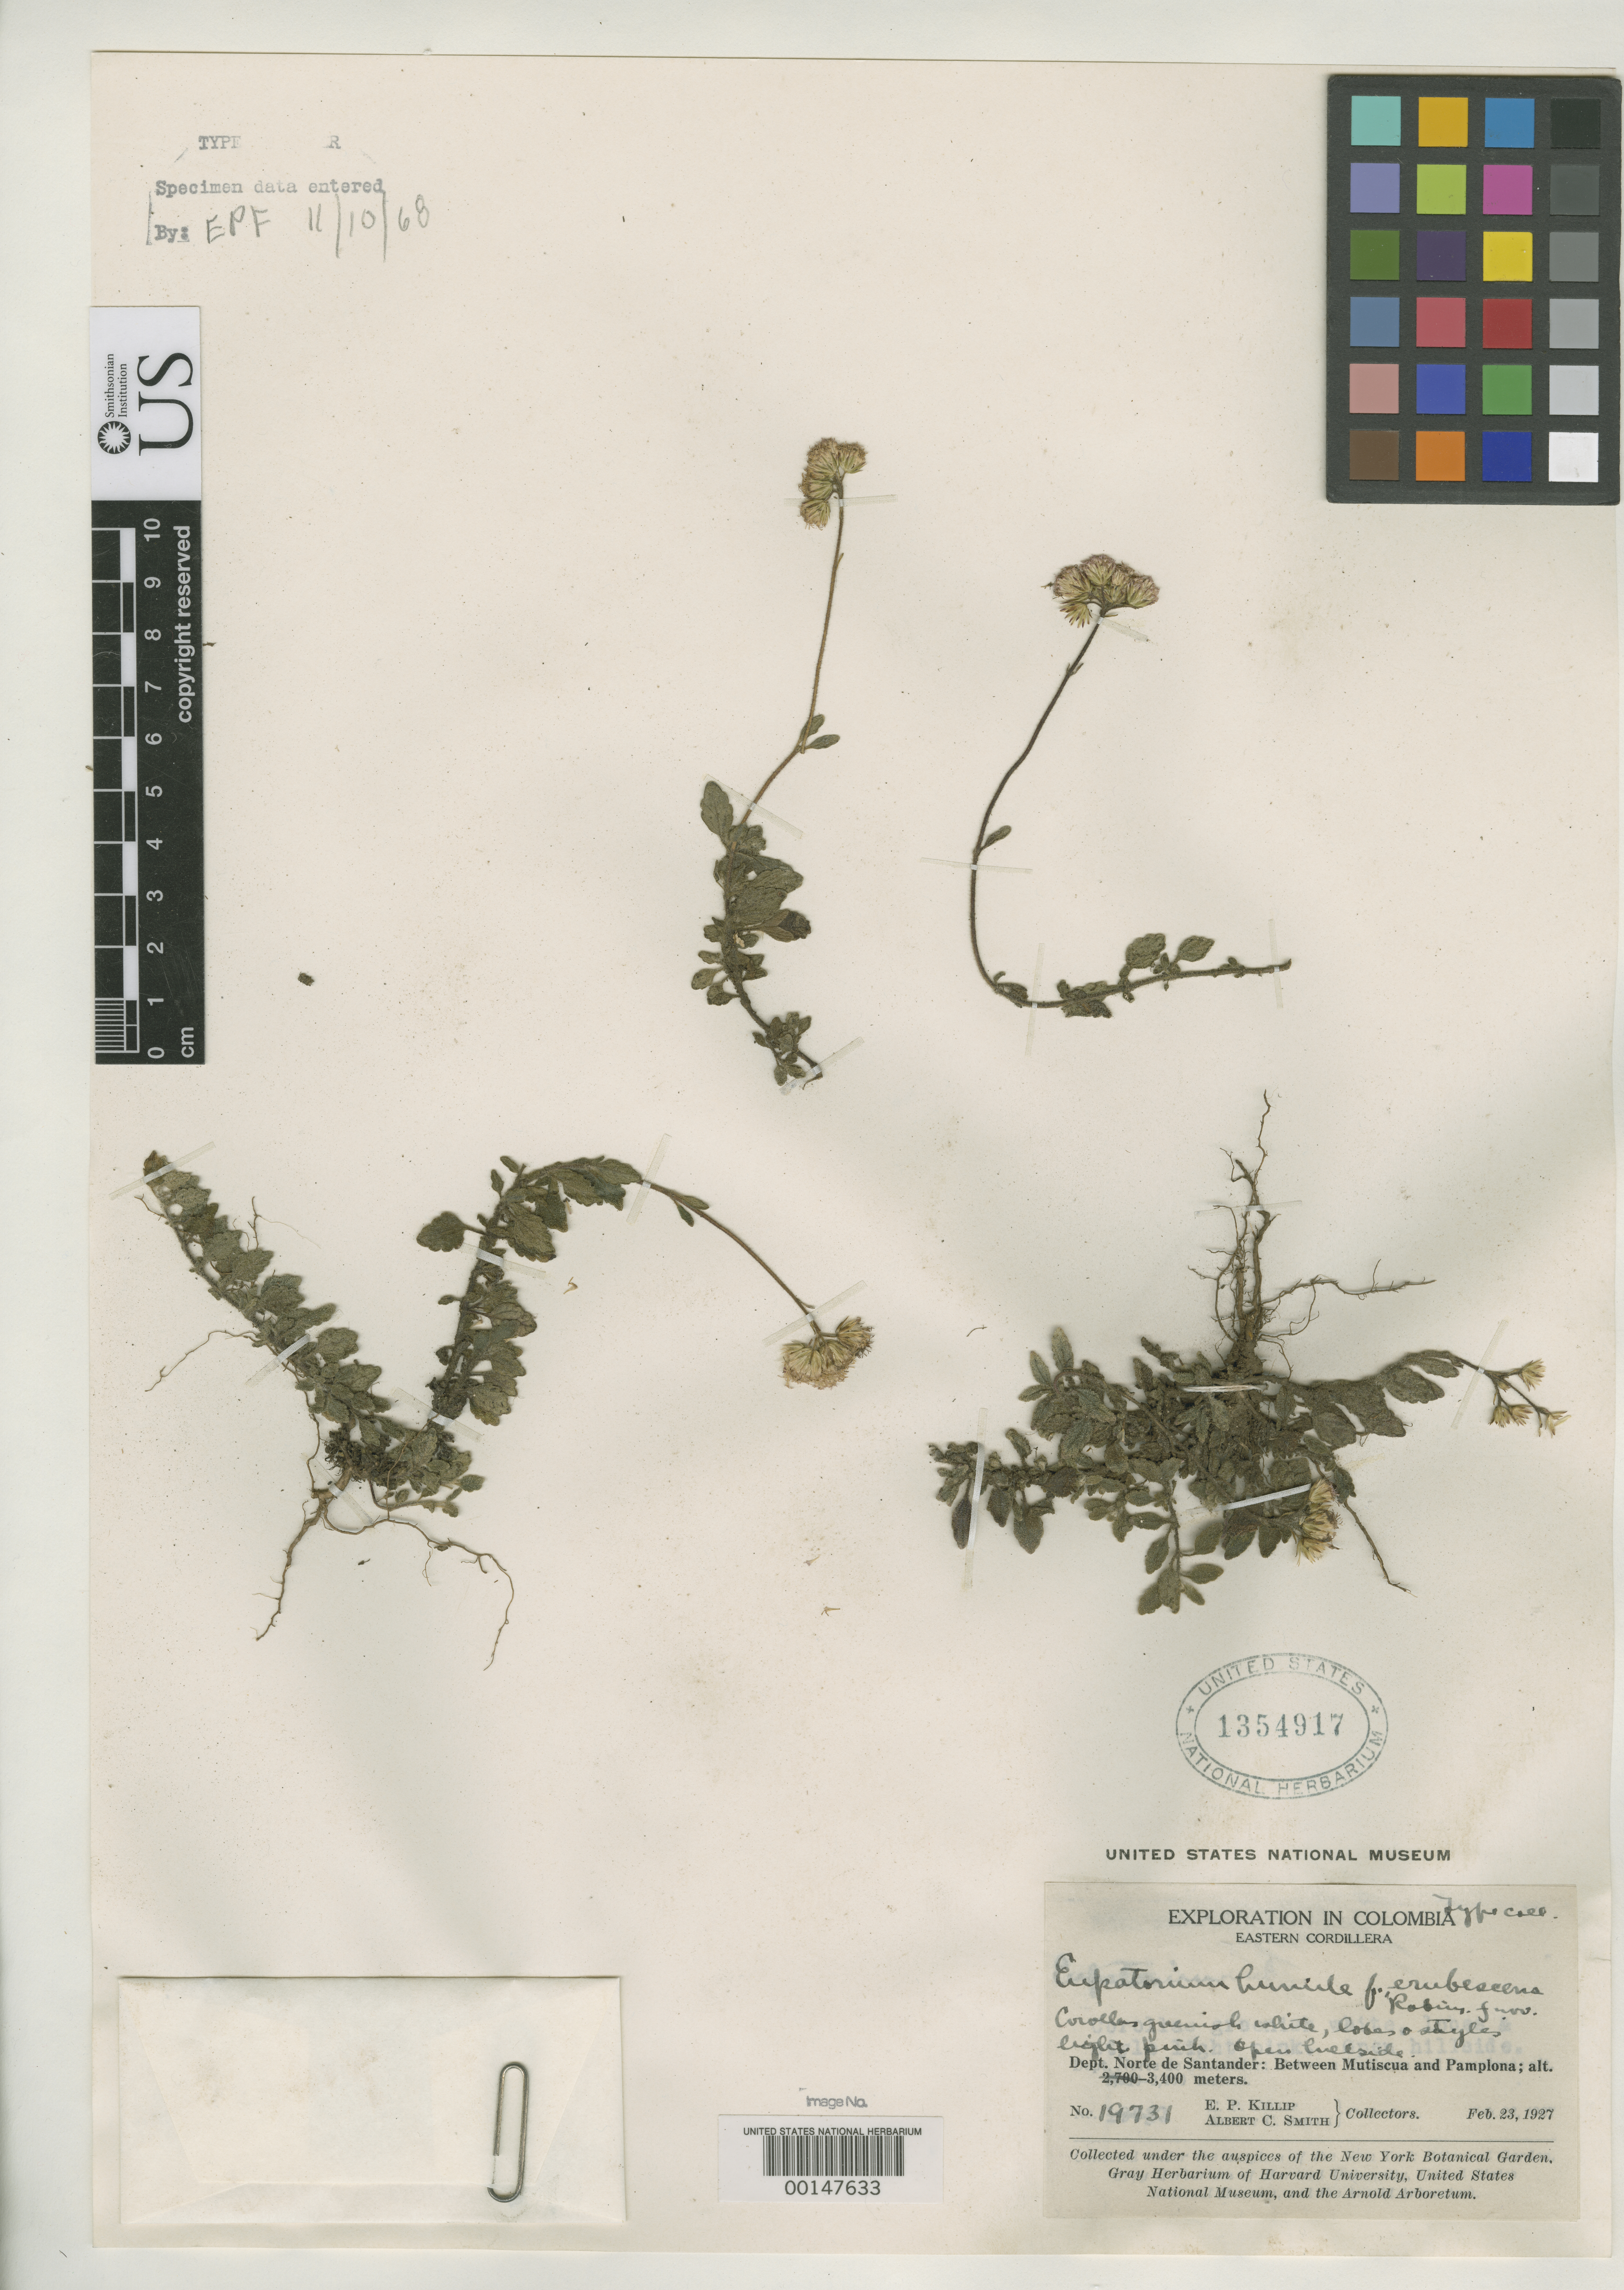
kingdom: Plantae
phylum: Tracheophyta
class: Magnoliopsida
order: Asterales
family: Asteraceae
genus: Eupatorium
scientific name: Eupatorium humile f. erubescens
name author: B.L. Rob.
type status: Isotype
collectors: E. P. Killip & A. C. Smith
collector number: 19731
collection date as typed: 23 Feb 1927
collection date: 1927-02-23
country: Colombia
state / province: Norte de Santander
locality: Between Mutiscua & Pamplona.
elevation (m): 3400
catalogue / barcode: US 1354917